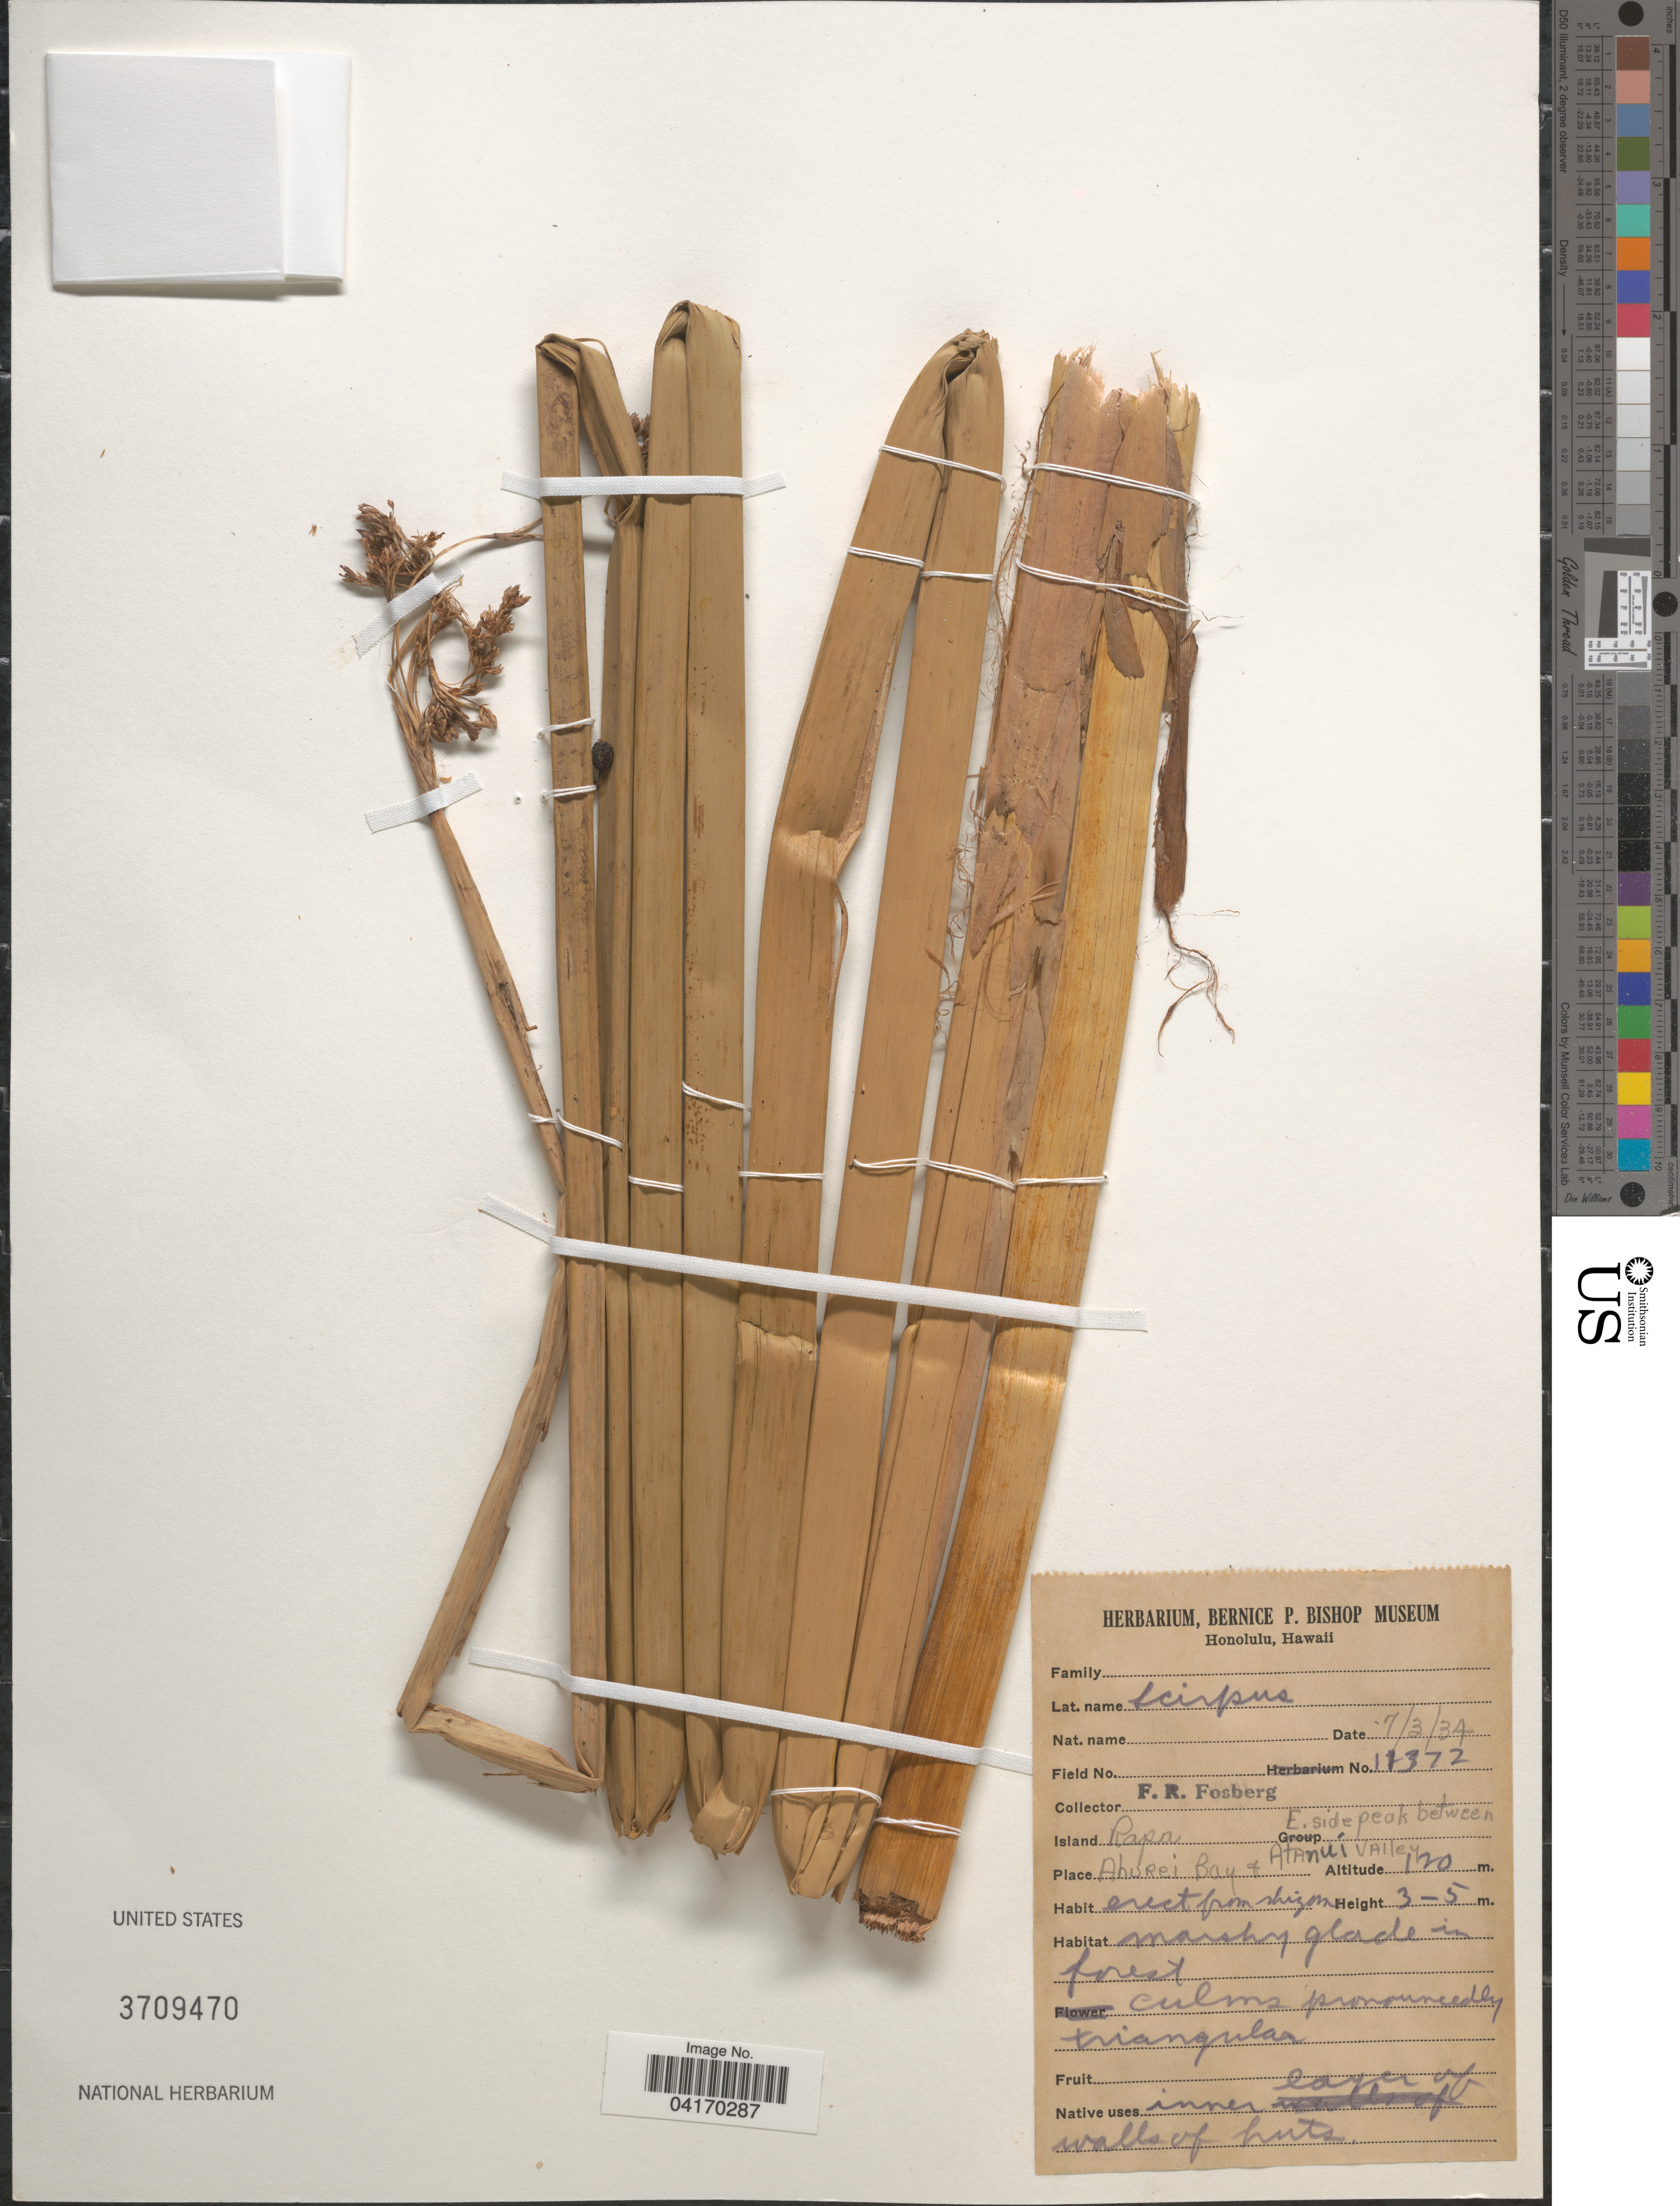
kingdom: Plantae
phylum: Tracheophyta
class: Liliopsida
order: Poales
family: Cyperaceae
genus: Schoenoplectus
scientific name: Schoenoplectus californicus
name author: (C.A. Mey.) Soják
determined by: Strong, Mark T., (BOT), Smithsonian Institution - National Museum of Natural History (UNITED STATES)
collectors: F. R. Fosberg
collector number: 113722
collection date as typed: Transcribed d/m/y: 3/7/34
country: French Polynesia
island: Rapa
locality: Island Rapa. E. side peak between Ahorei Bay & Atanui Valley.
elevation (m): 120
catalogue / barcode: US 3709470